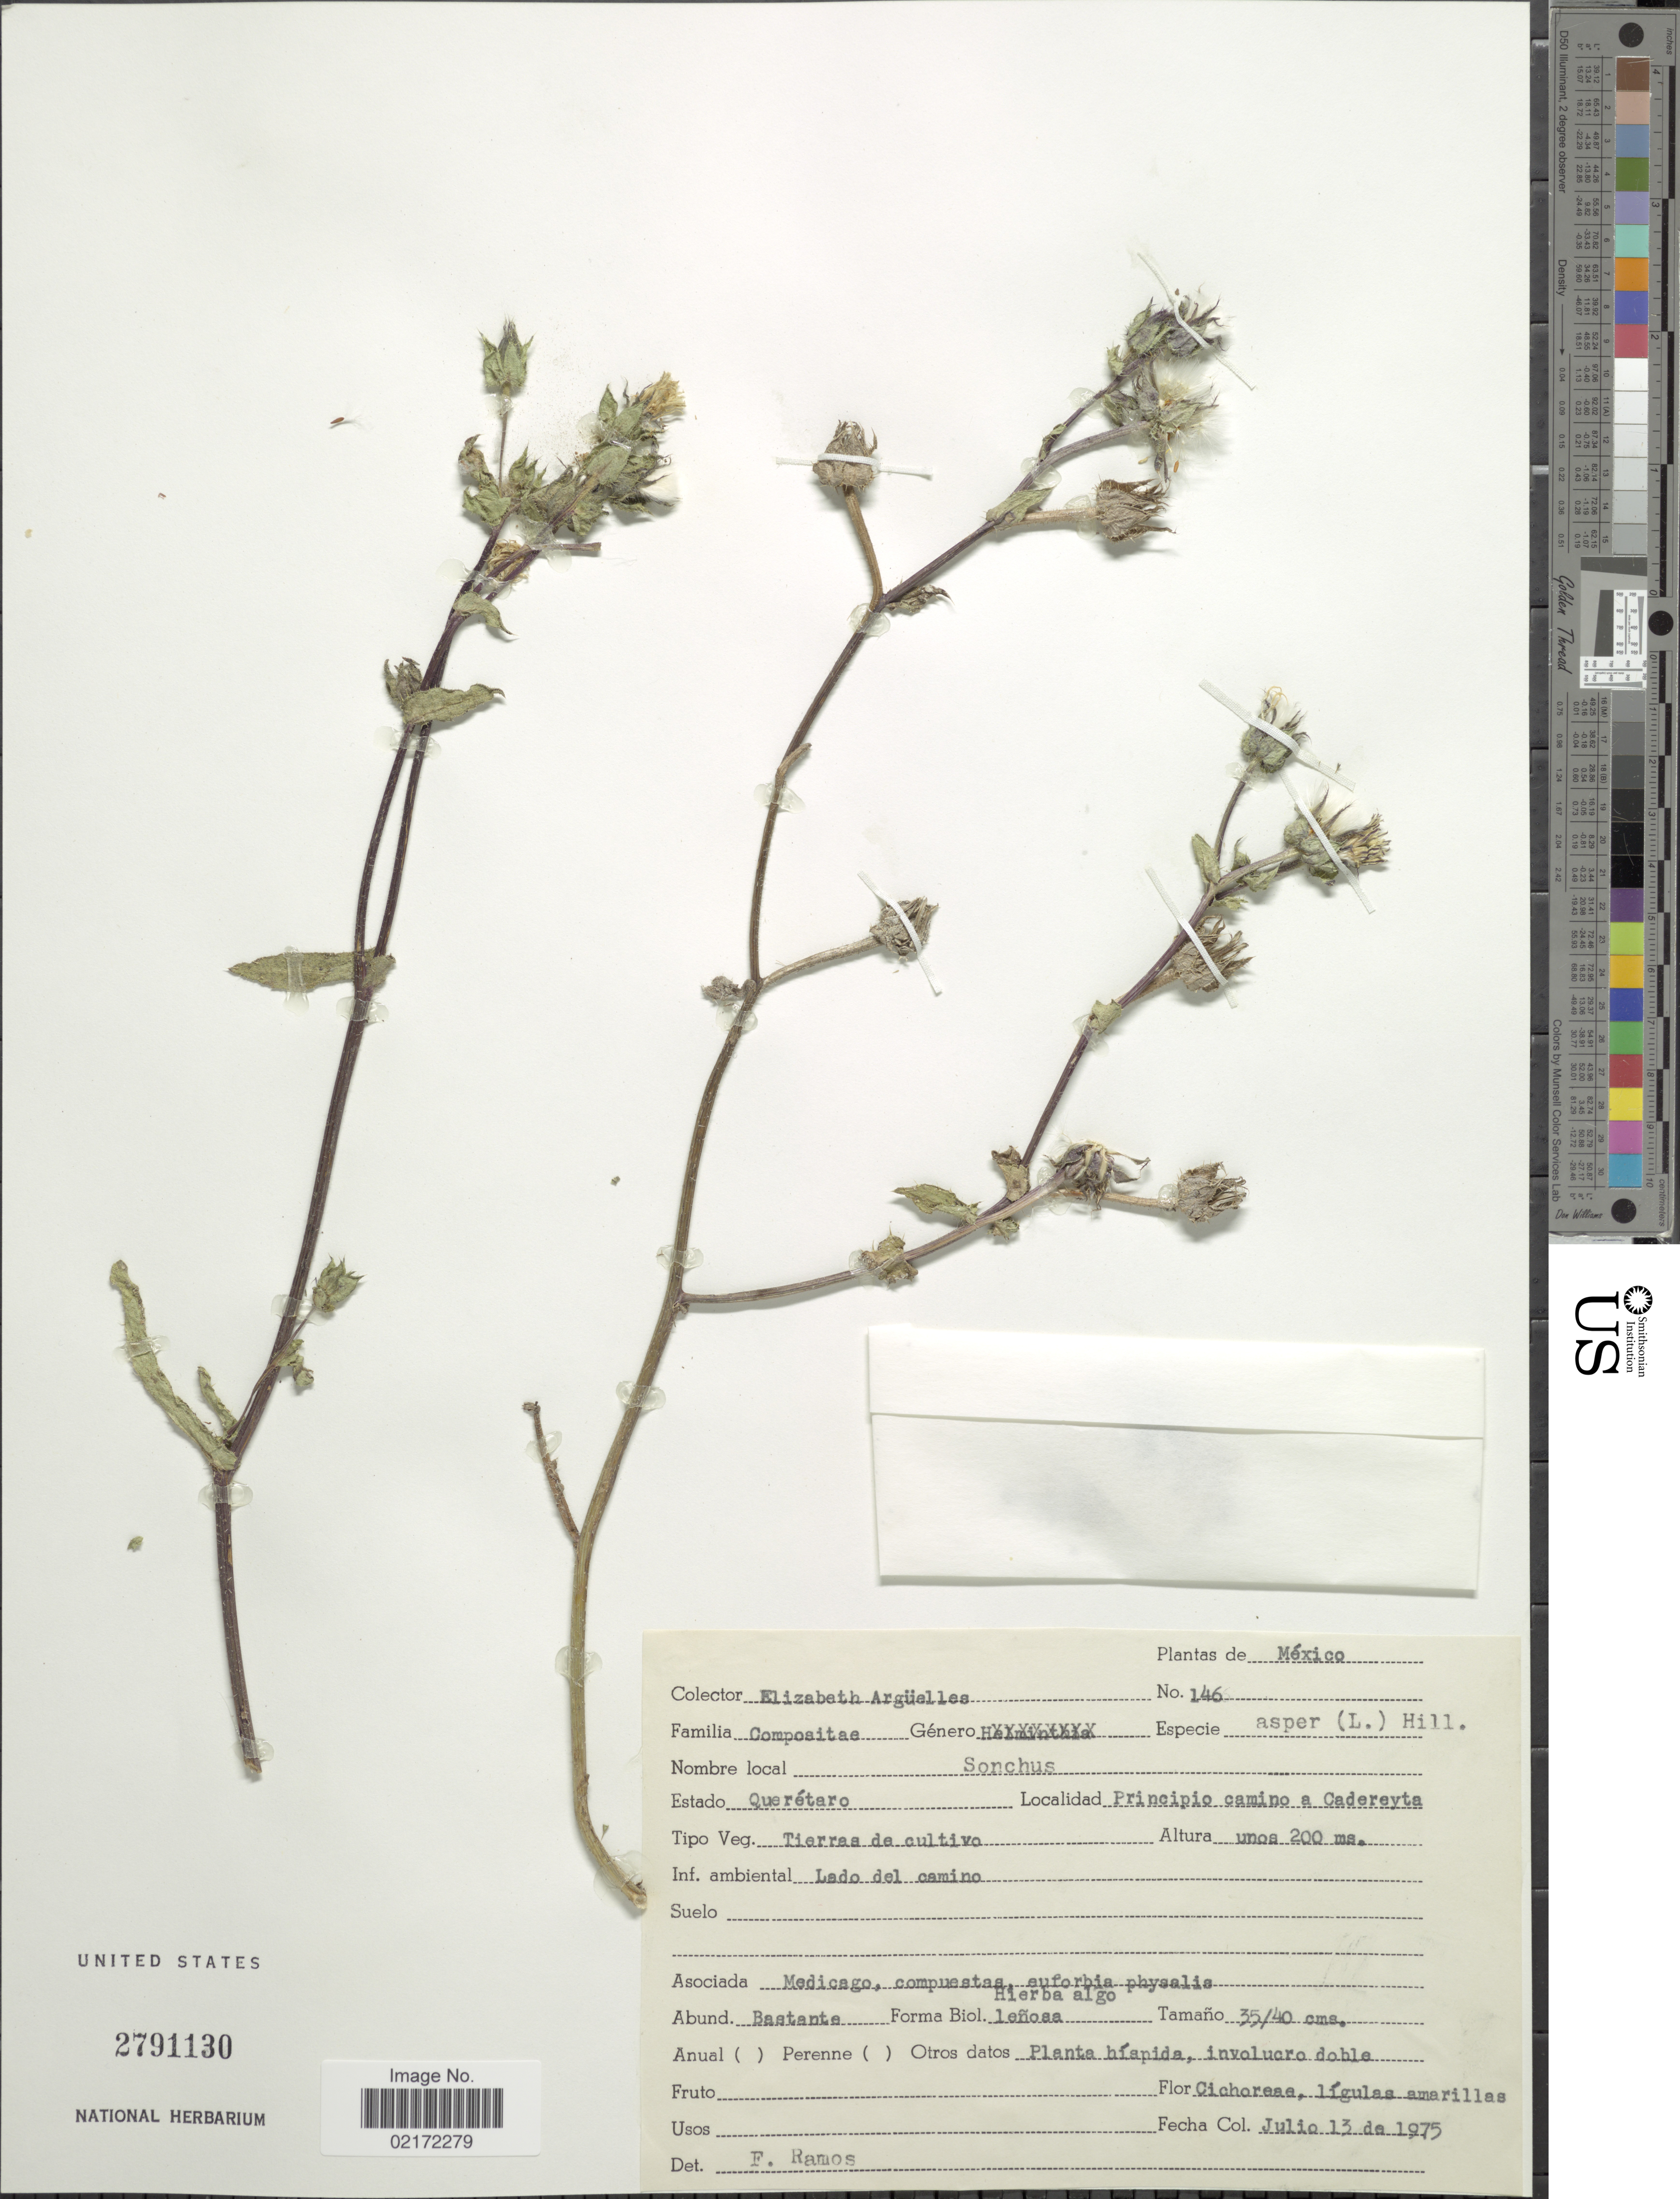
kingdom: Plantae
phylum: Tracheophyta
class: Magnoliopsida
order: Asterales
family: Asteraceae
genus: Sonchus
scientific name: Sonchus sp.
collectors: E. Arguelles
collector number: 146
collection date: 1975-07-13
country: Mexico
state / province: Querétaro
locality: Estado Querétaro. Principio camino a Cadereyta.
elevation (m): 200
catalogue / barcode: US 2791130